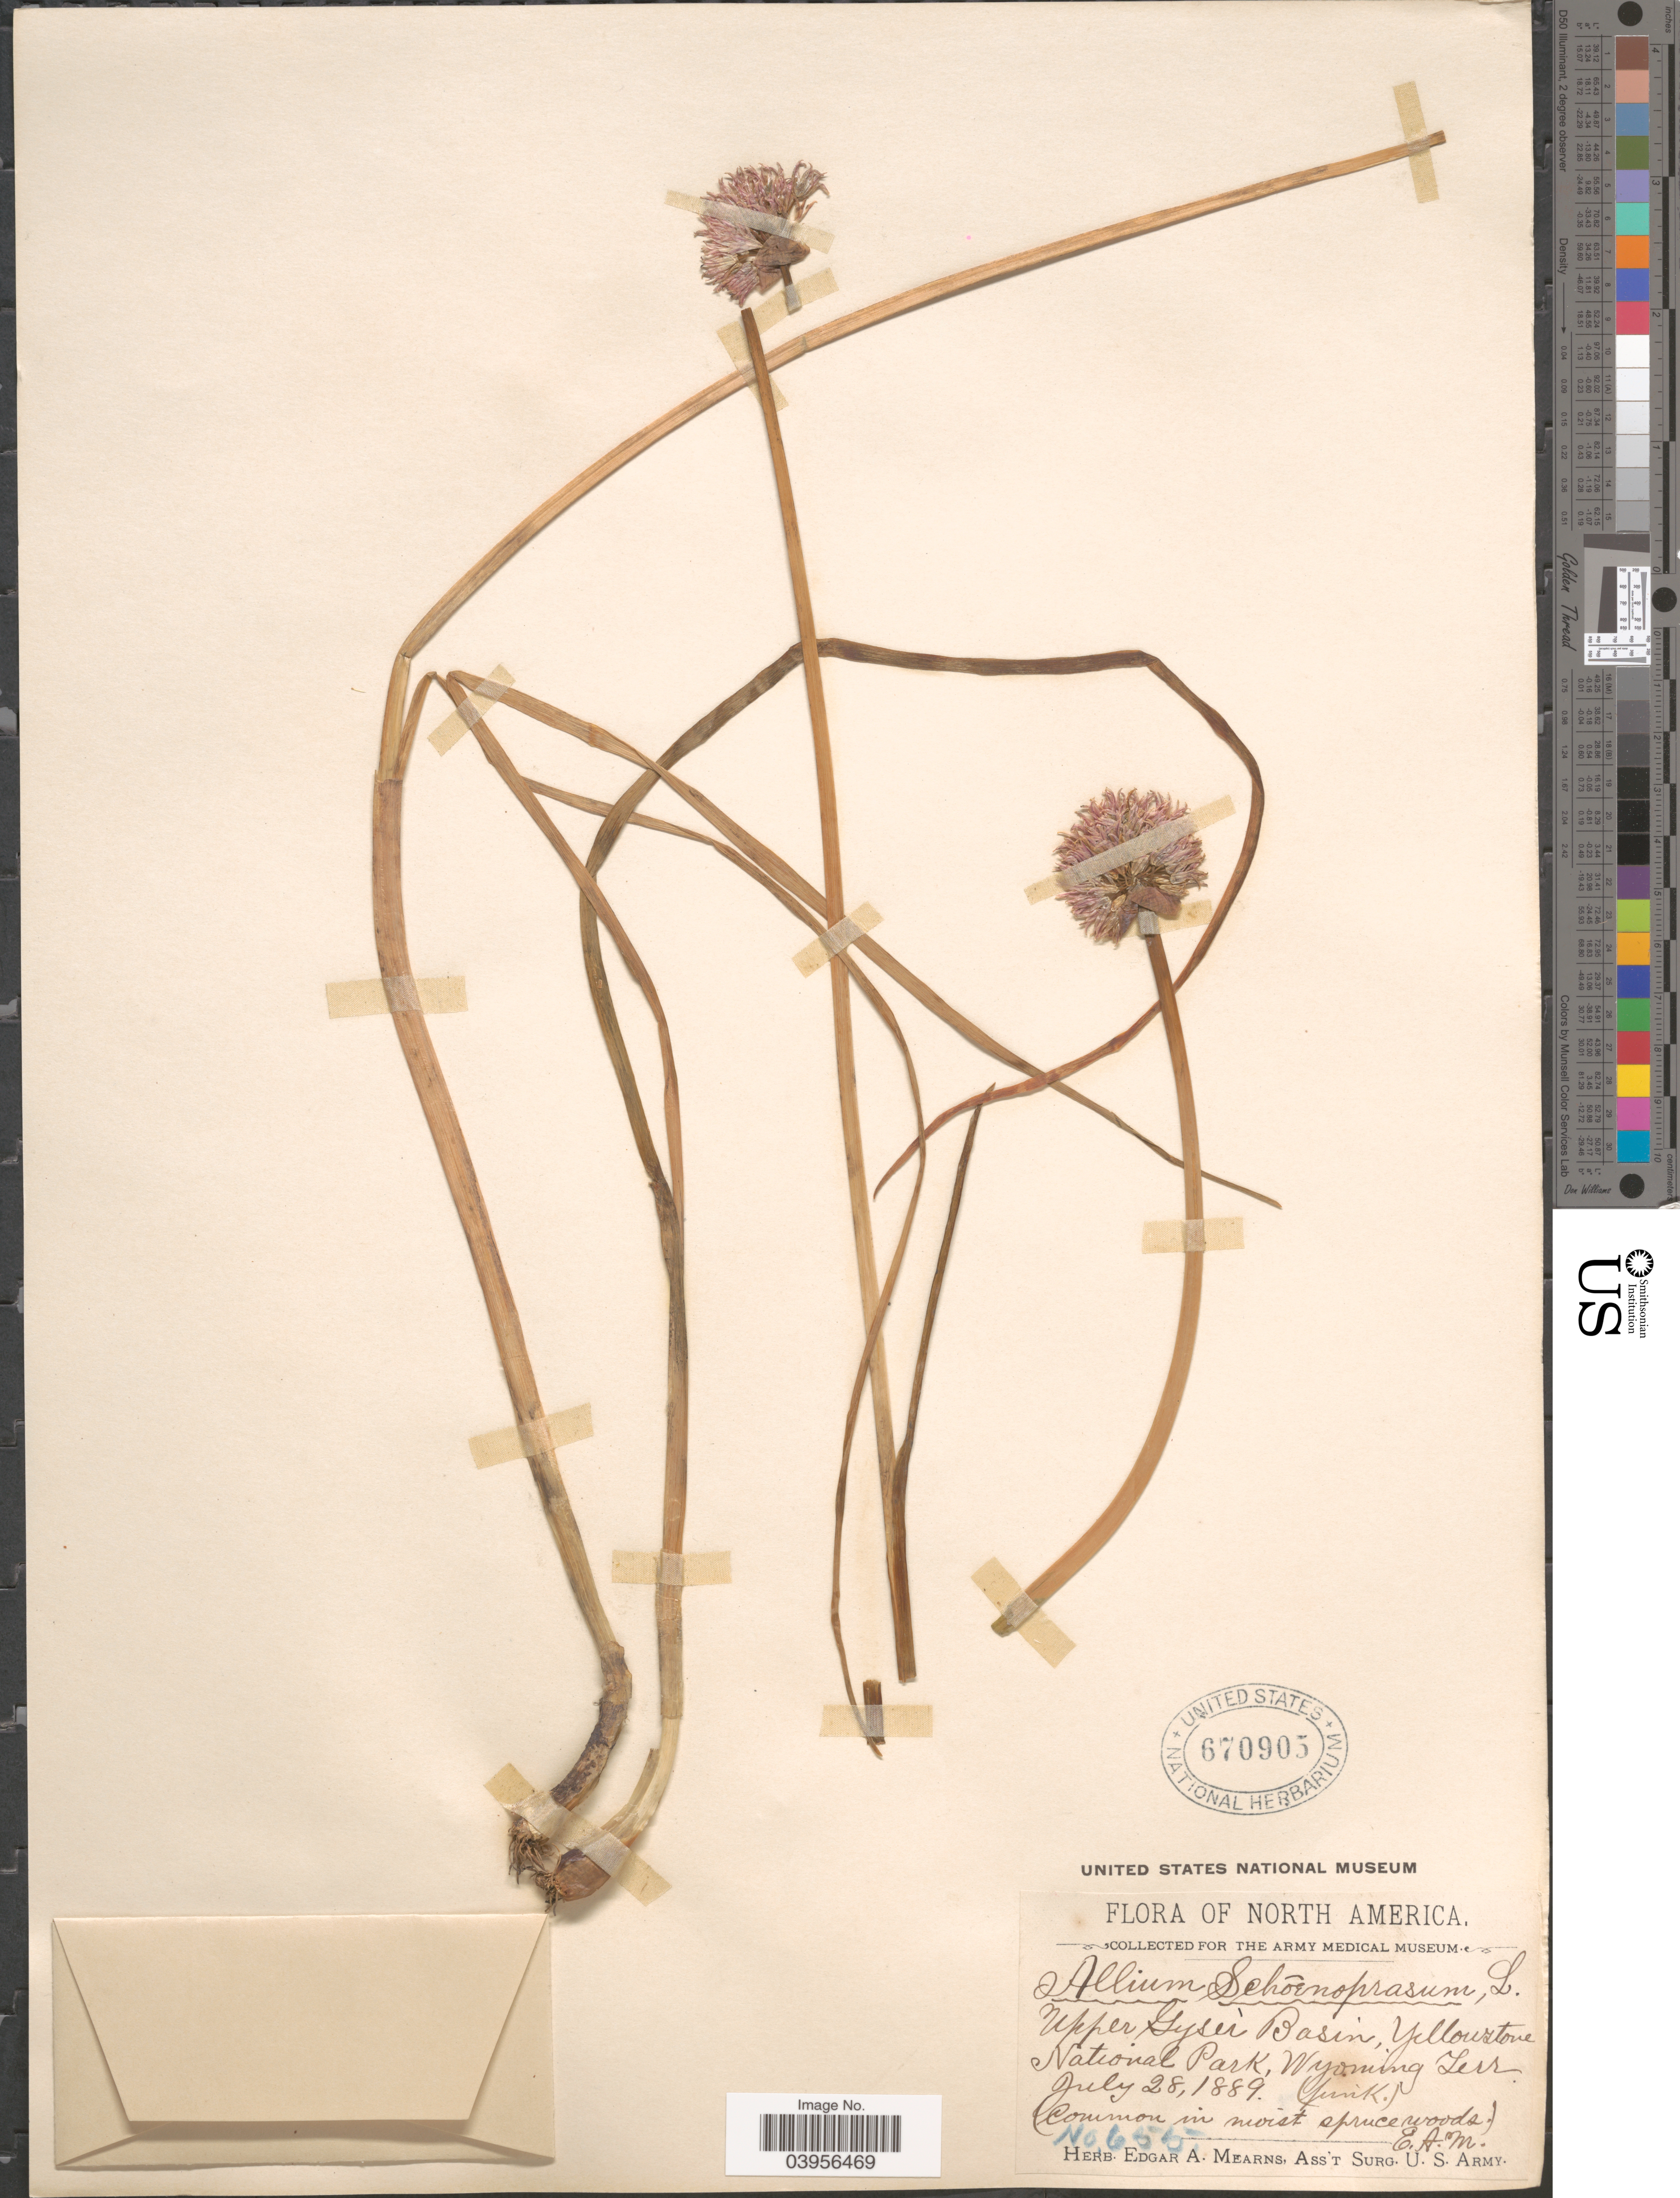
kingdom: Plantae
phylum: Tracheophyta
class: Liliopsida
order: Asparagales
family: Amaryllidaceae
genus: Allium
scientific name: Allium schoenoprasum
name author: L.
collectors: E. A. Mearns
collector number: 655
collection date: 1889-07-28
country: United States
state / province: Wyoming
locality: Upper Gyser Basin, Yellowstone National Park, Wyoming Terr.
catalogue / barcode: US 670905